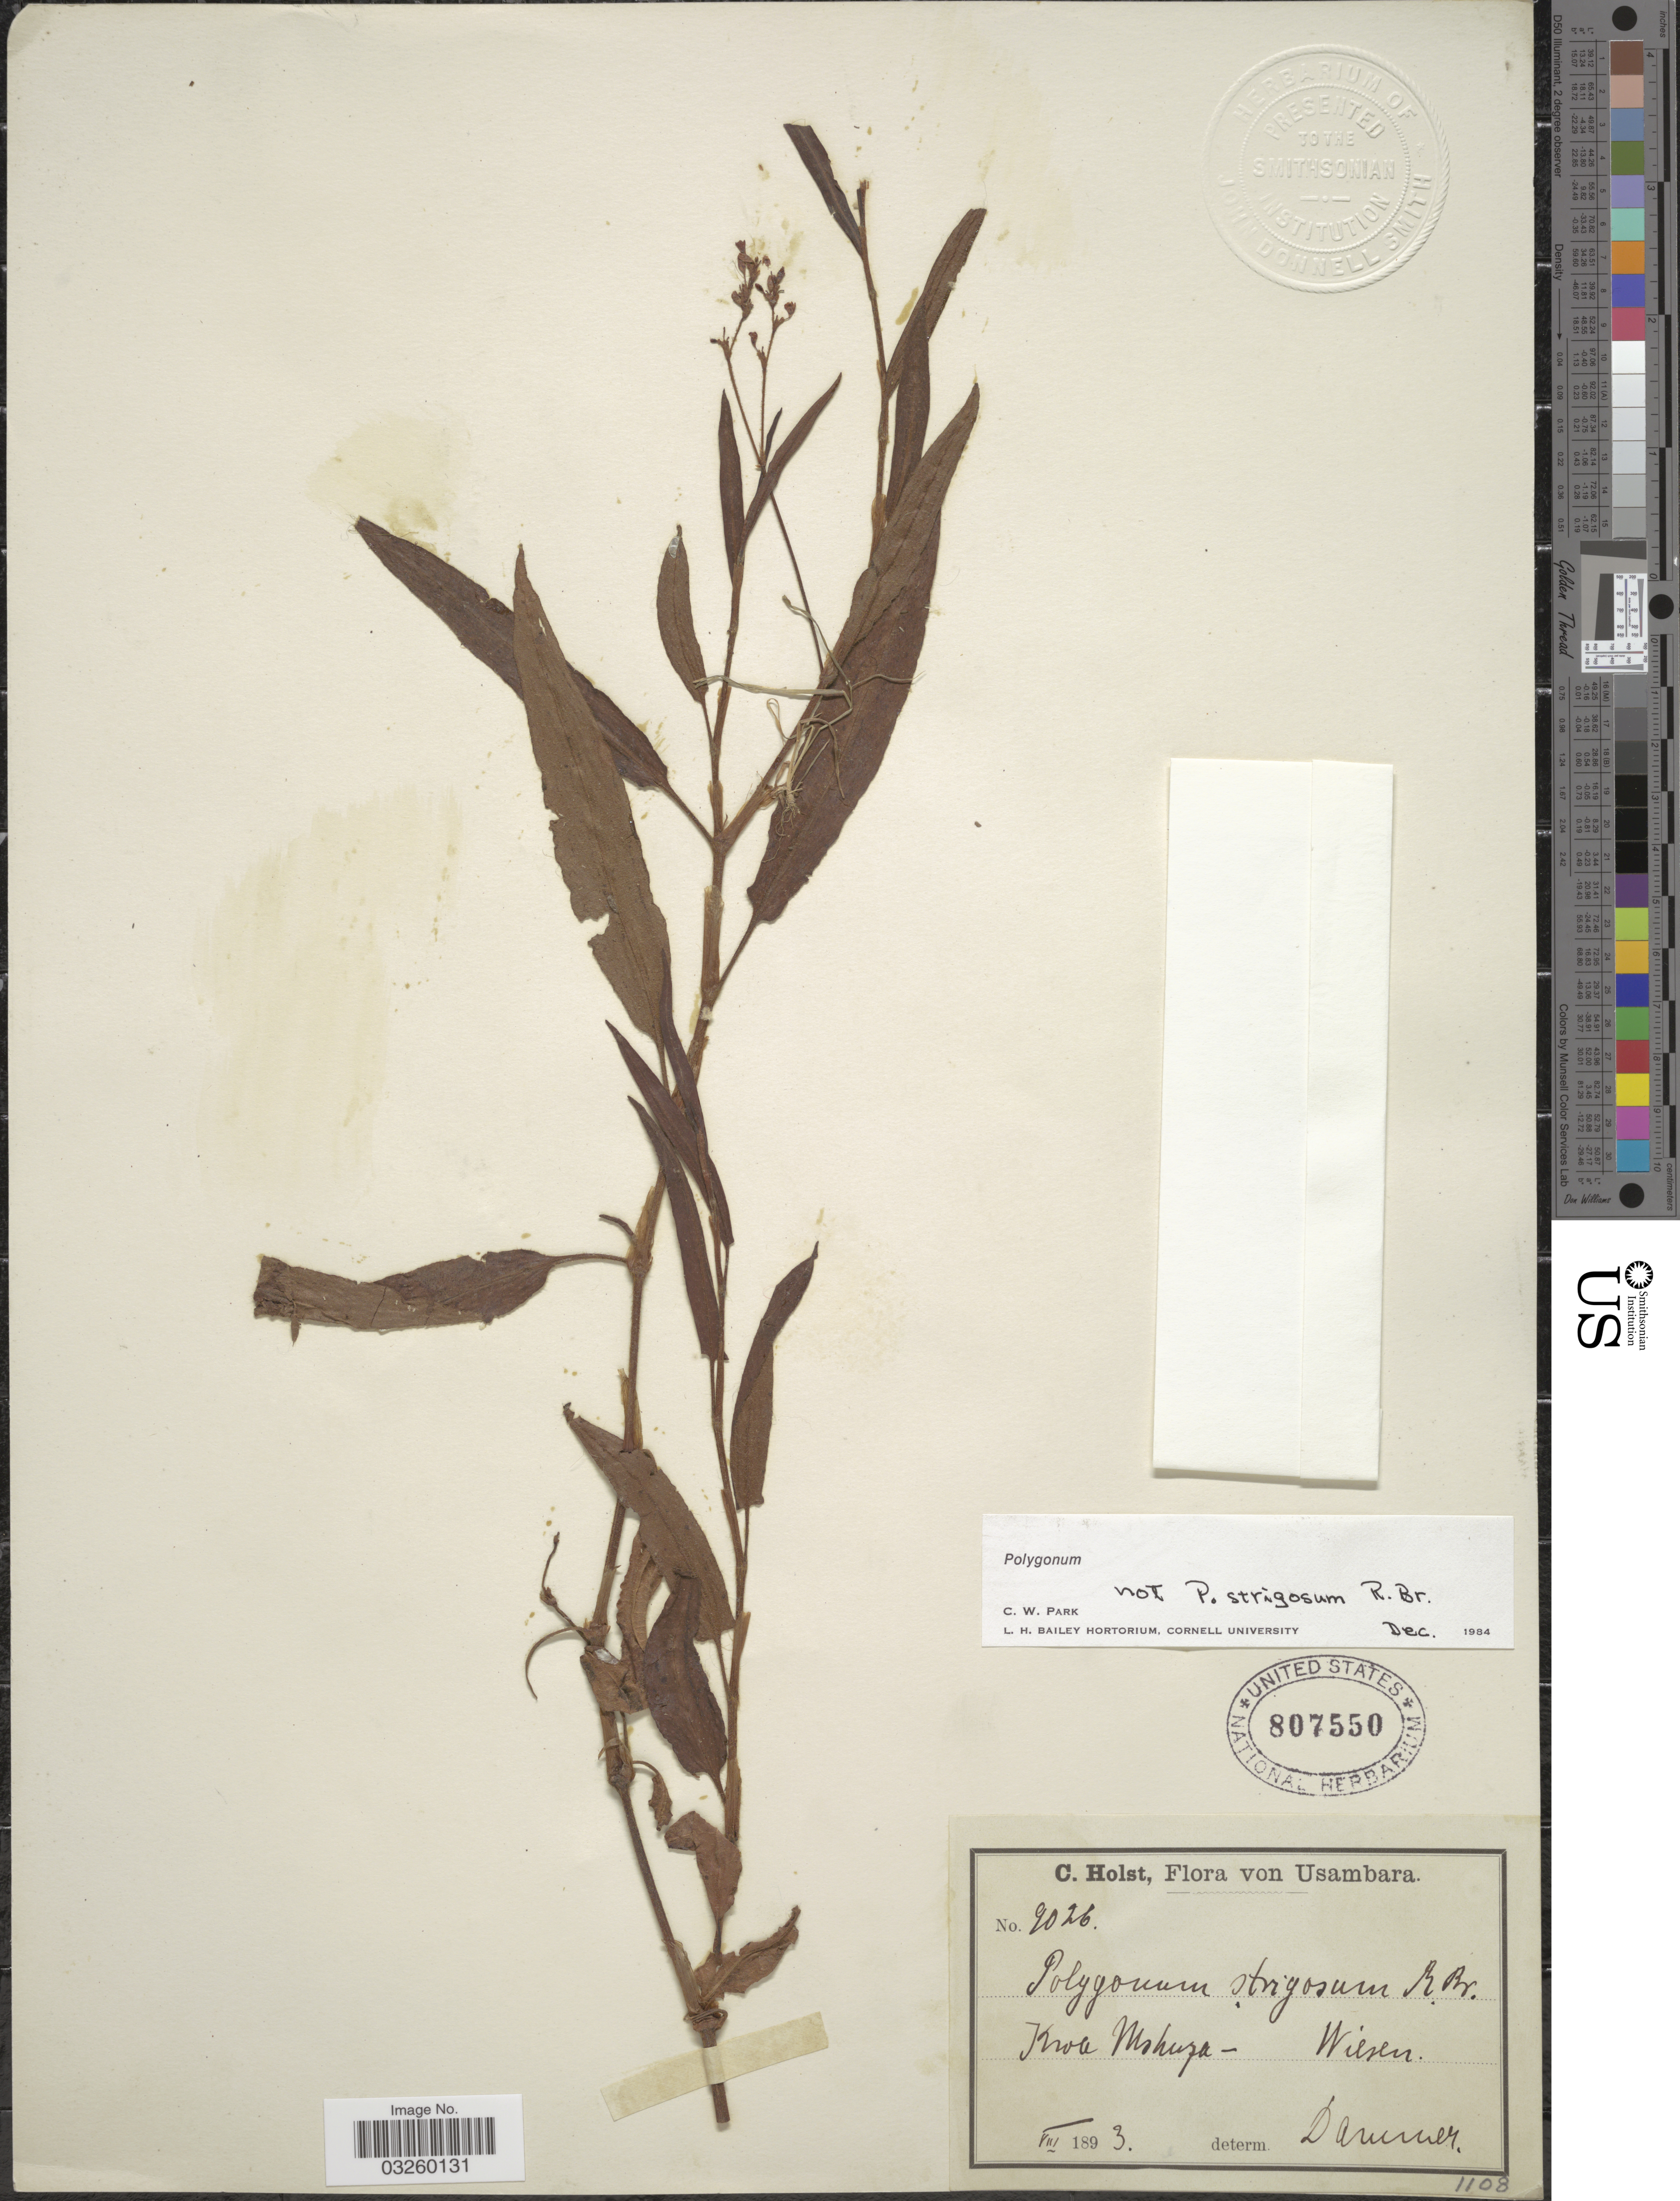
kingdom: Plantae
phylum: Tracheophyta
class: Magnoliopsida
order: Caryophyllales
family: Polygonaceae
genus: Polygonum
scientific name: Polygonum sp.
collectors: C. H. Holst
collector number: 2026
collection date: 1893-03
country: Tanzania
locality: Usambara. Kwa Mshuza - Wiesen.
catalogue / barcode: US 807550